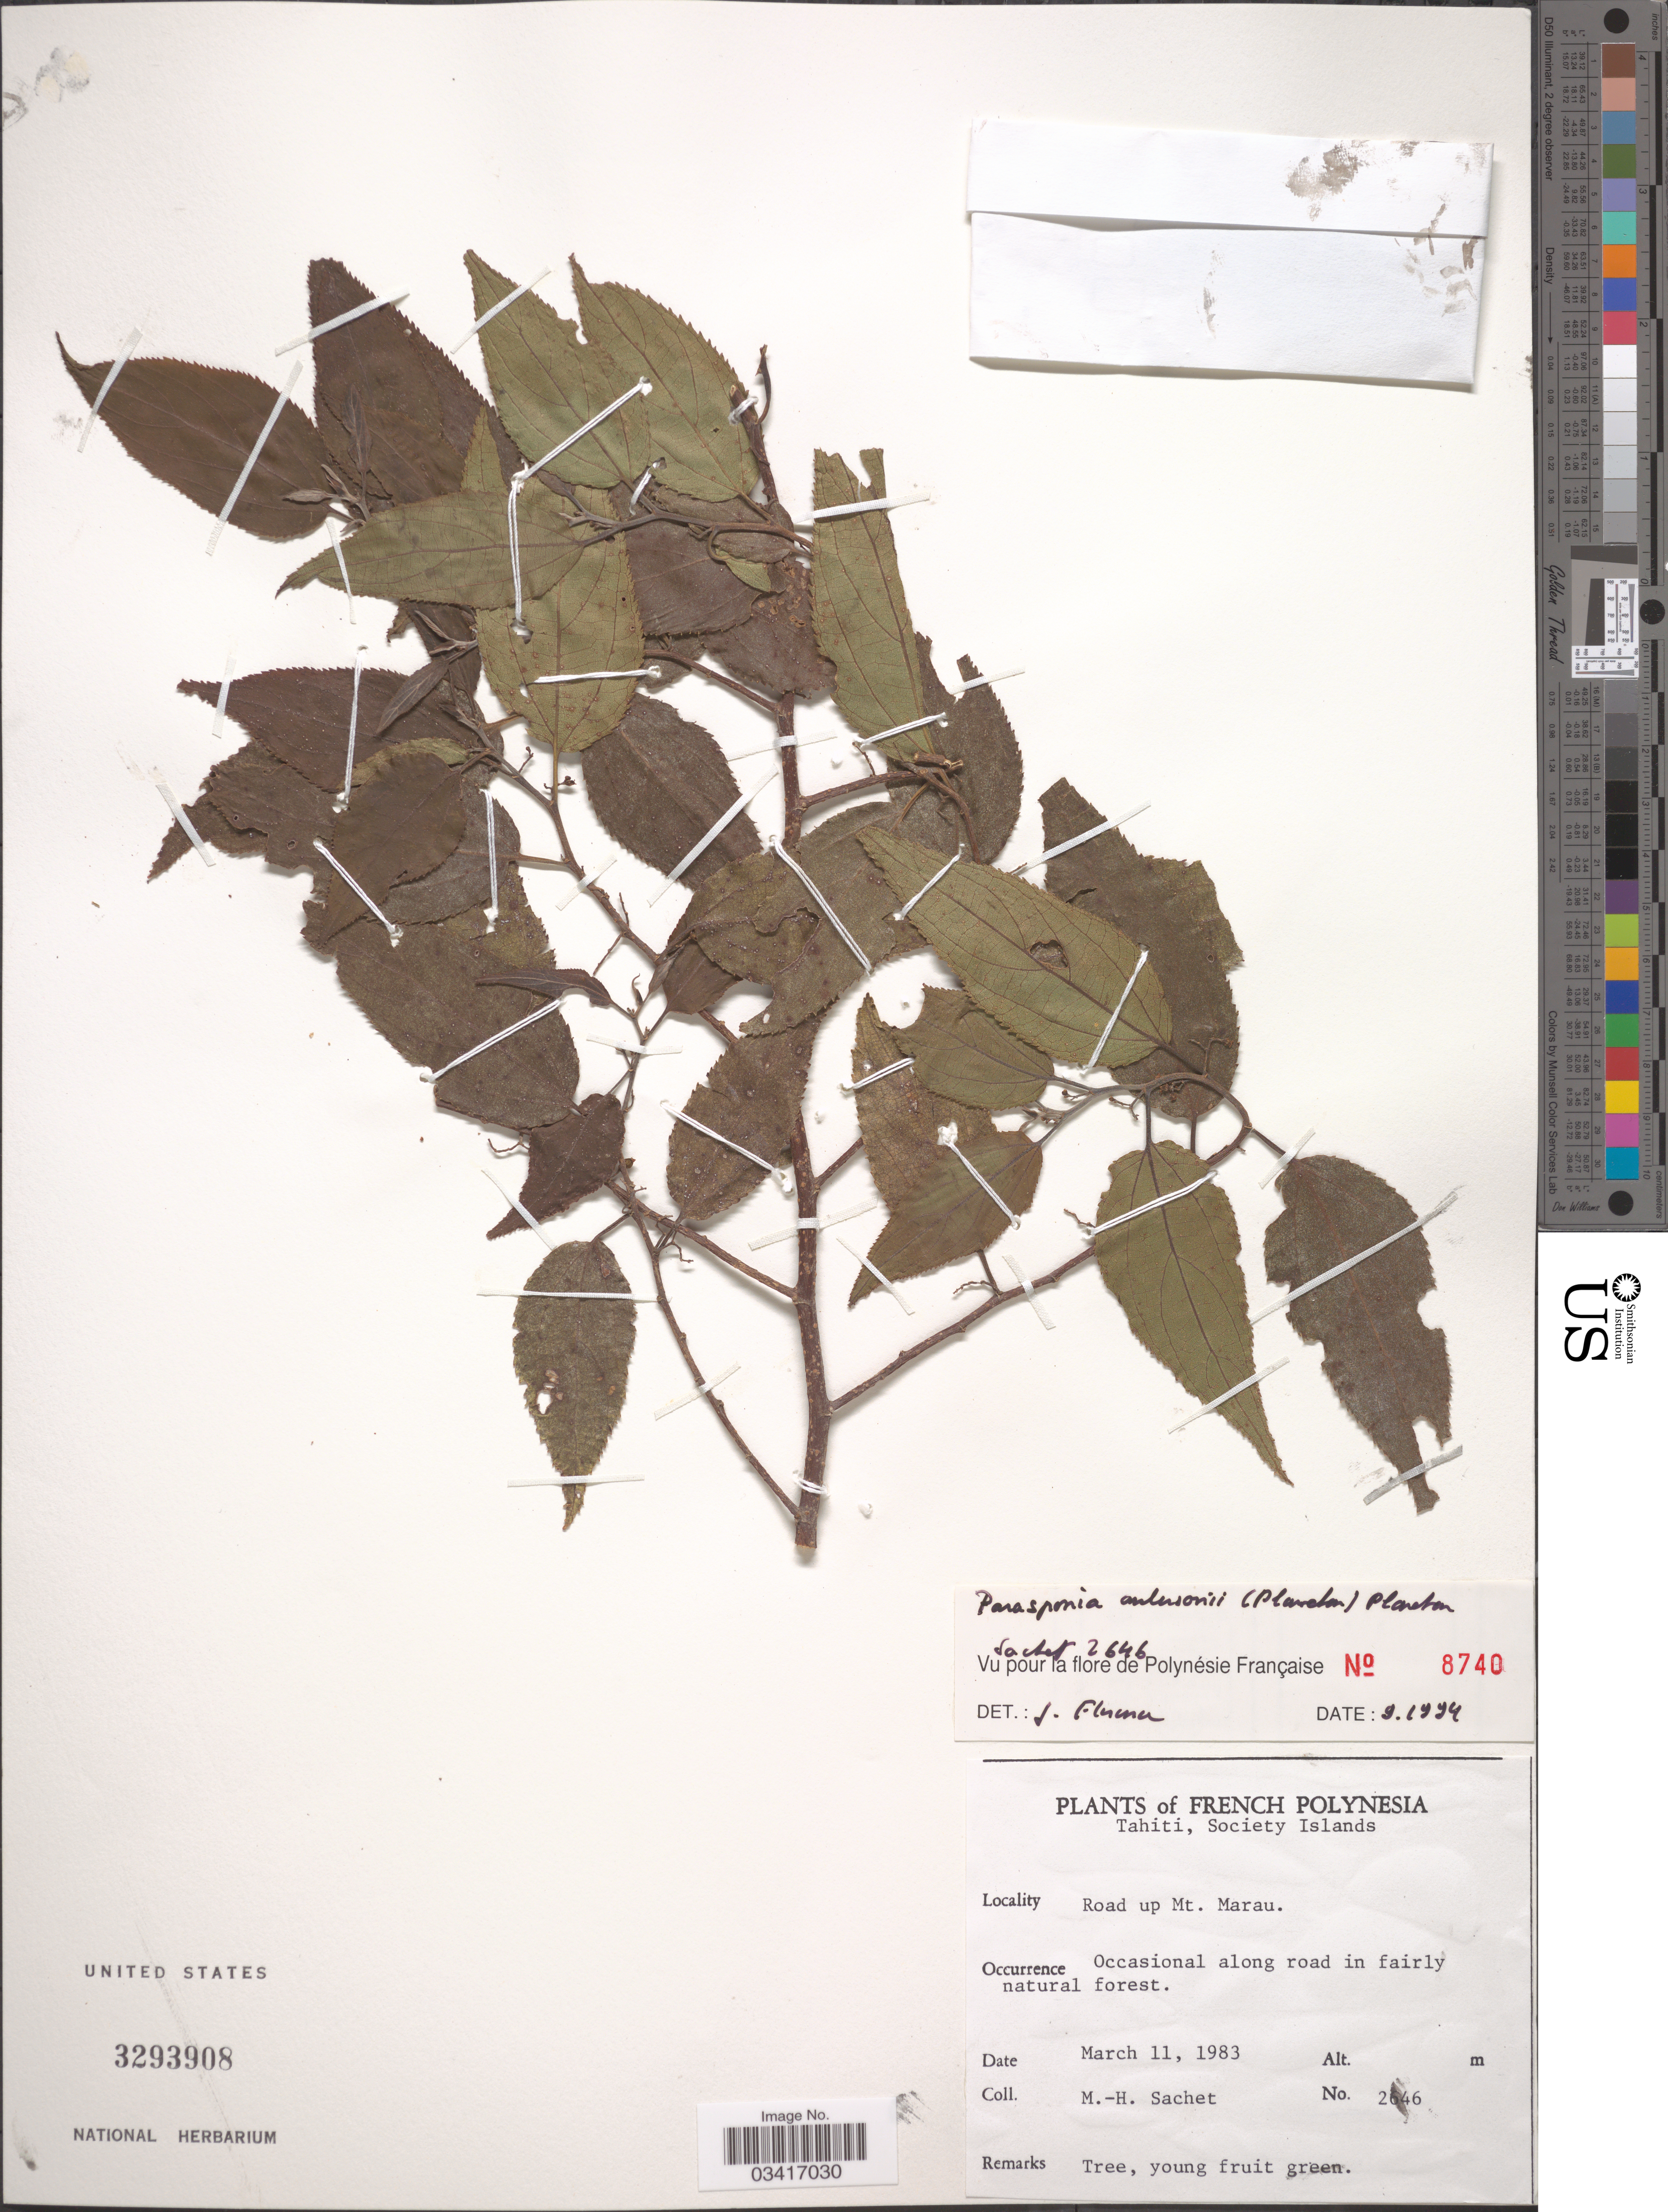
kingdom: Plantae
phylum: Tracheophyta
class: Magnoliopsida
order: Rosales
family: Cannabaceae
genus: Parasponia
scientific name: Parasponia andersonii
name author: Planch.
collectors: M.-H. Sachet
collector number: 2646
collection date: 1983-03-11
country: French Polynesia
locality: Tahiti, Society Islands. Road up Mt. Marau.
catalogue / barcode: US 3293908